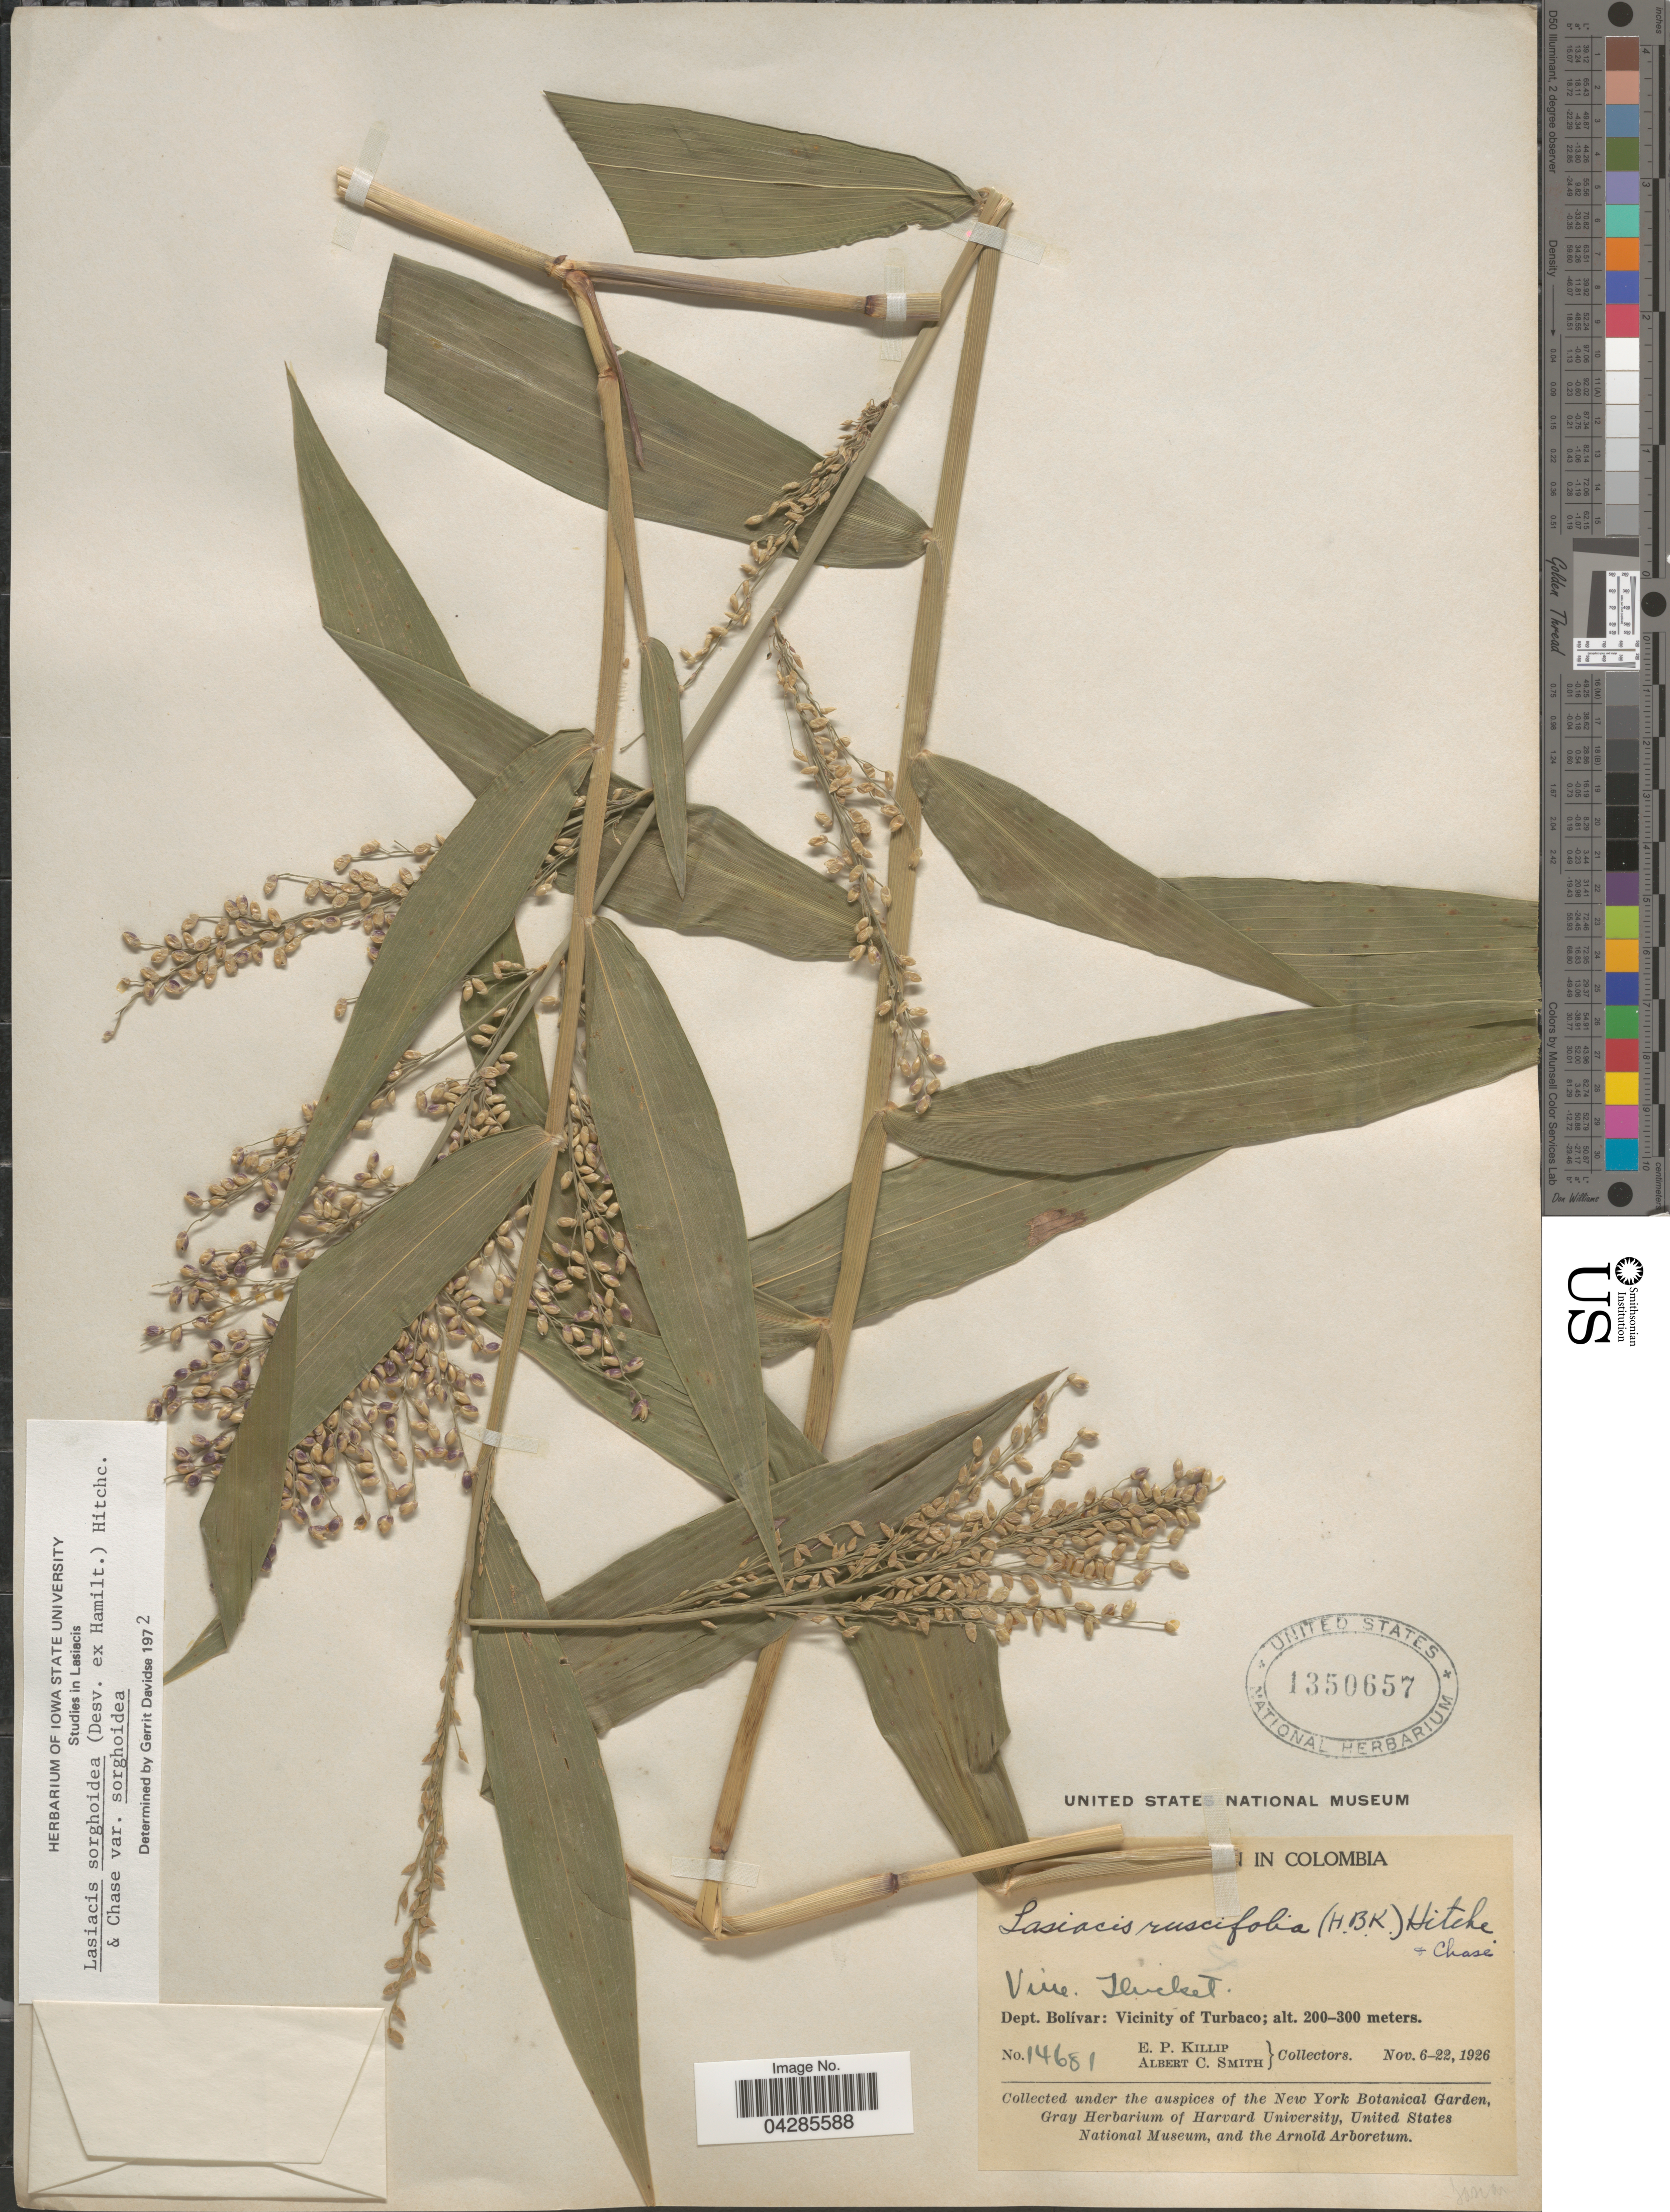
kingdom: Plantae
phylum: Tracheophyta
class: Liliopsida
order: Poales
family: Poaceae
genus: Lasiacis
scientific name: Lasiacis sorghoidea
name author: (Desv. ex Ham.) Hitchc. & Chase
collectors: E. P. Killip & A. C. Smith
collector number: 14681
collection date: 1926-11-06/1926-11-22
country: Colombia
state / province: Bolívar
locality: Dept. Bolívar: Vicinity of Turbaco.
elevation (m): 200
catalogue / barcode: US 1350657